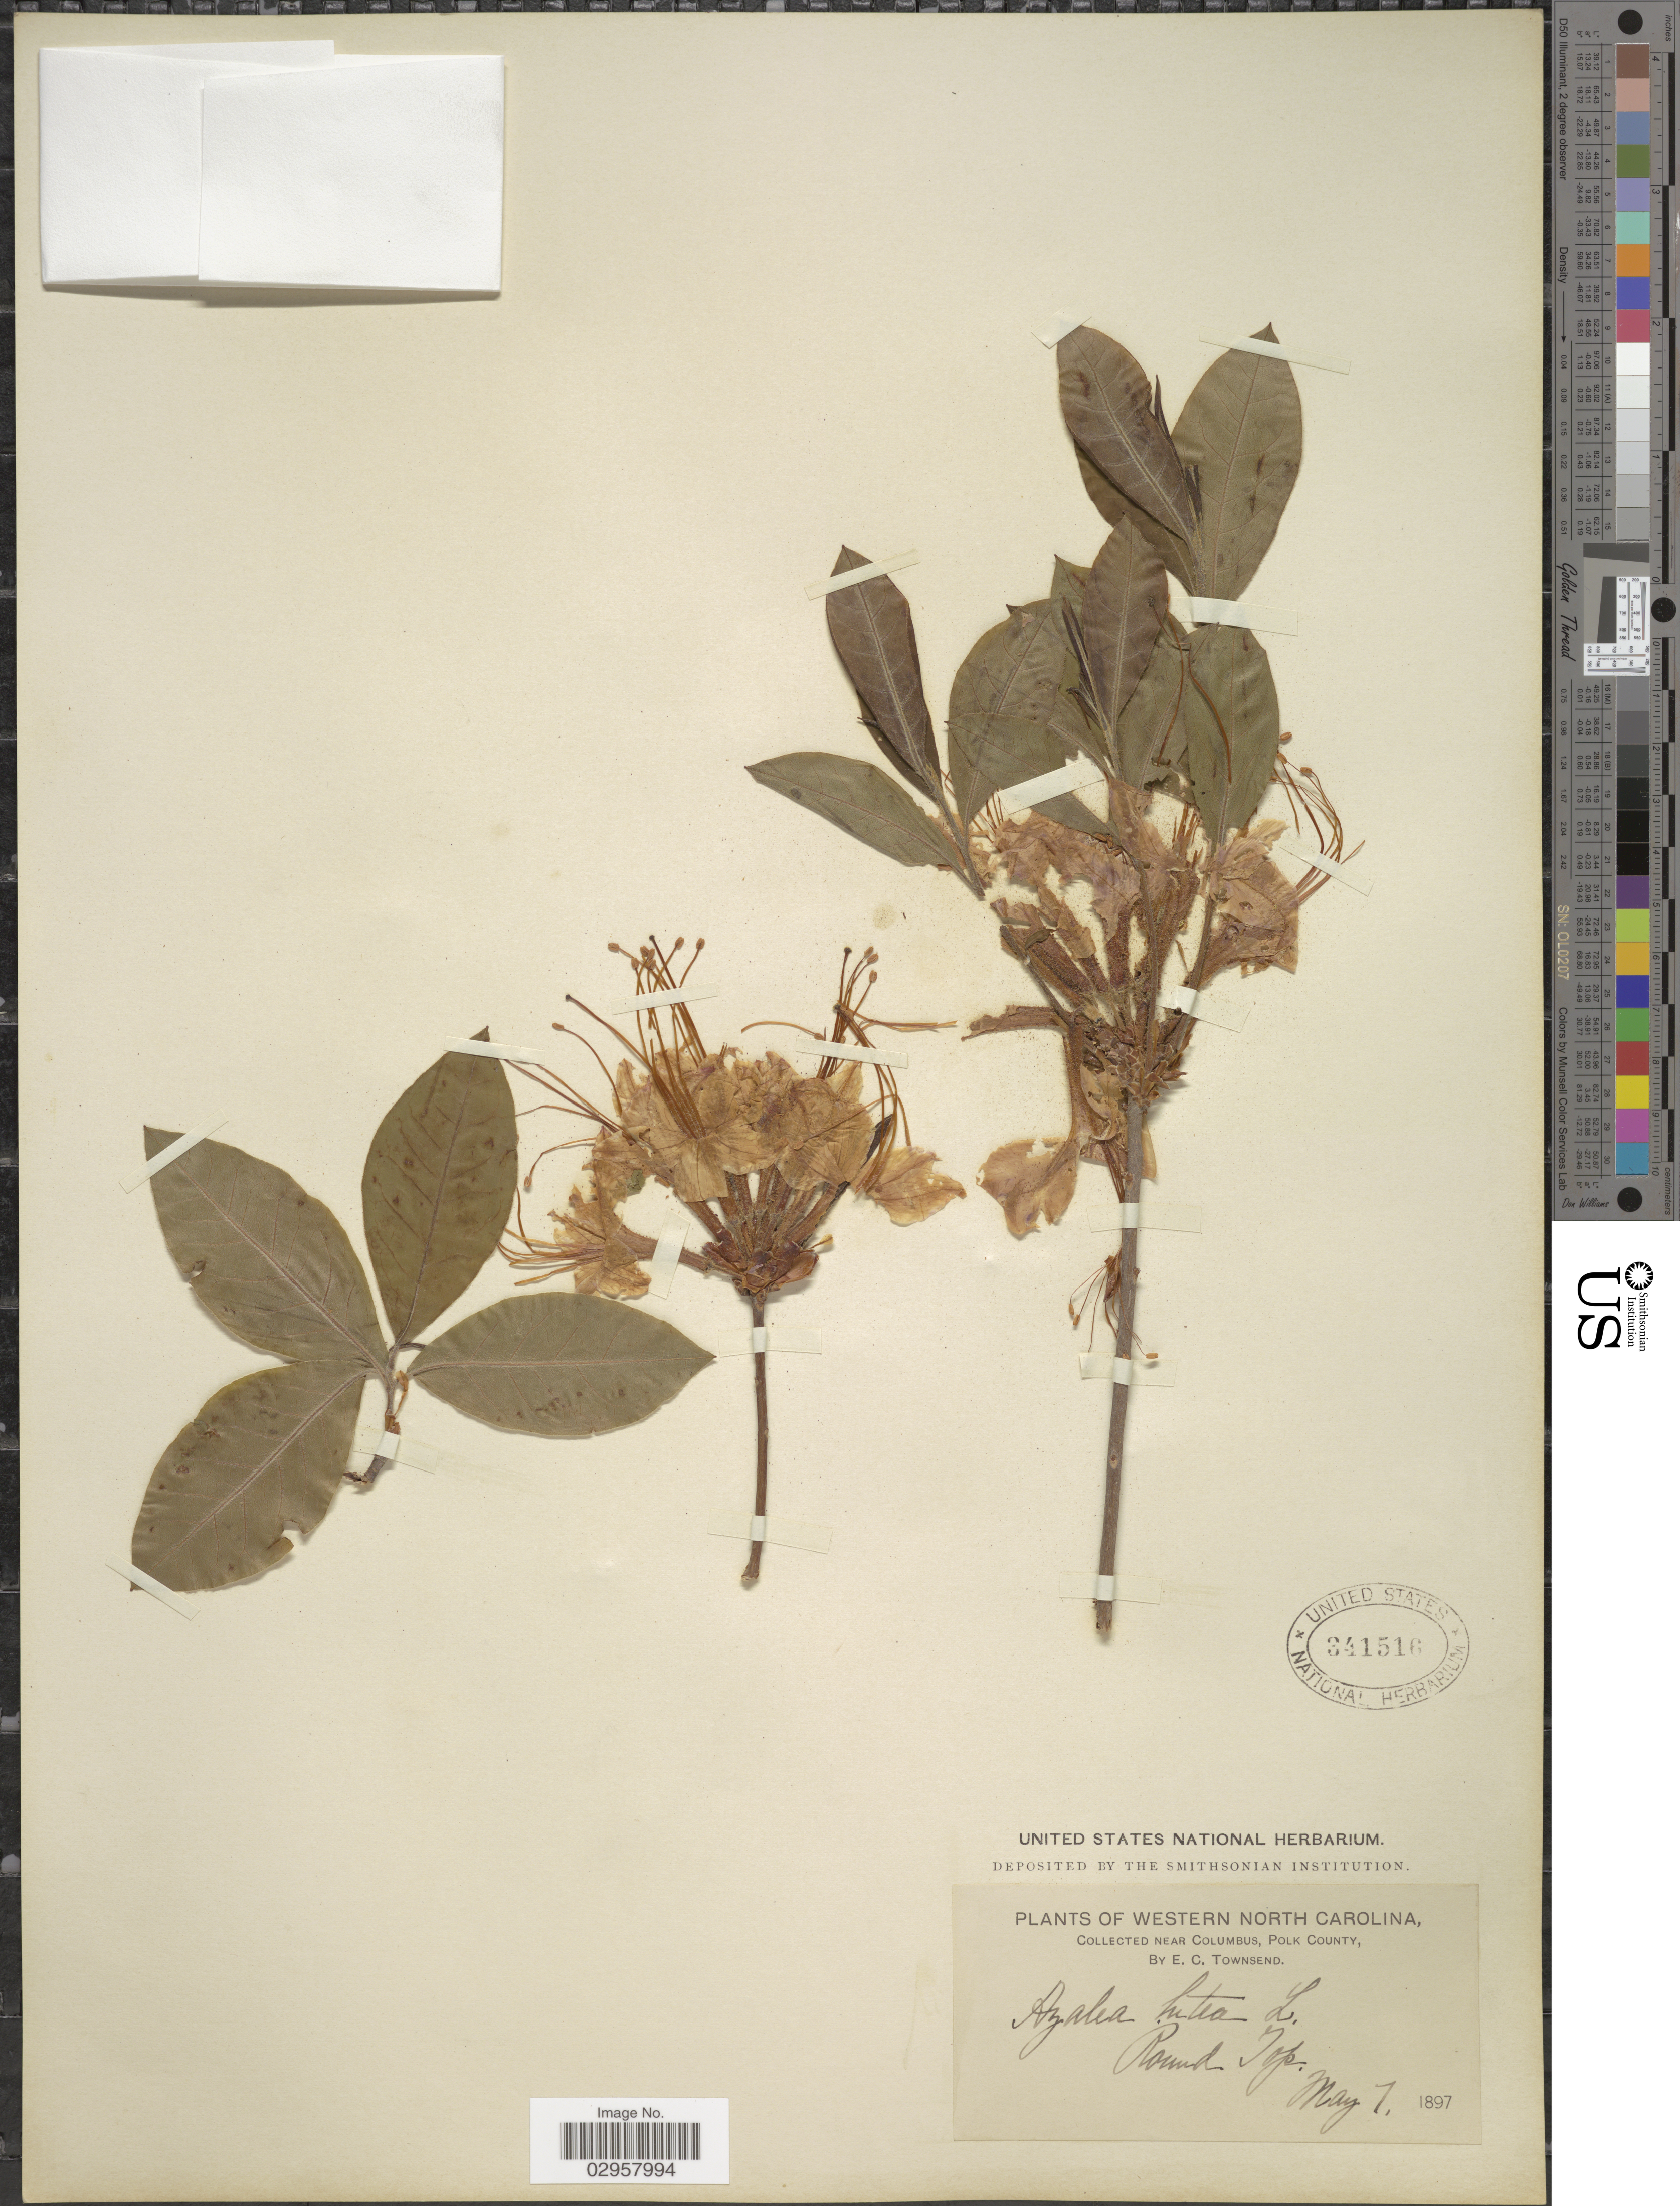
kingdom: Plantae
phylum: Tracheophyta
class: Magnoliopsida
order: Ericales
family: Ericaceae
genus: Rhododendron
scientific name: Rhododendron calendulaceum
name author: (Michx.) Torr.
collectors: E. C. Townsend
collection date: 1897-05-07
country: United States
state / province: North Carolina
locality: Western North Carolina. Near Columbus, Polk County, Round Twp.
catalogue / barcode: US 341516